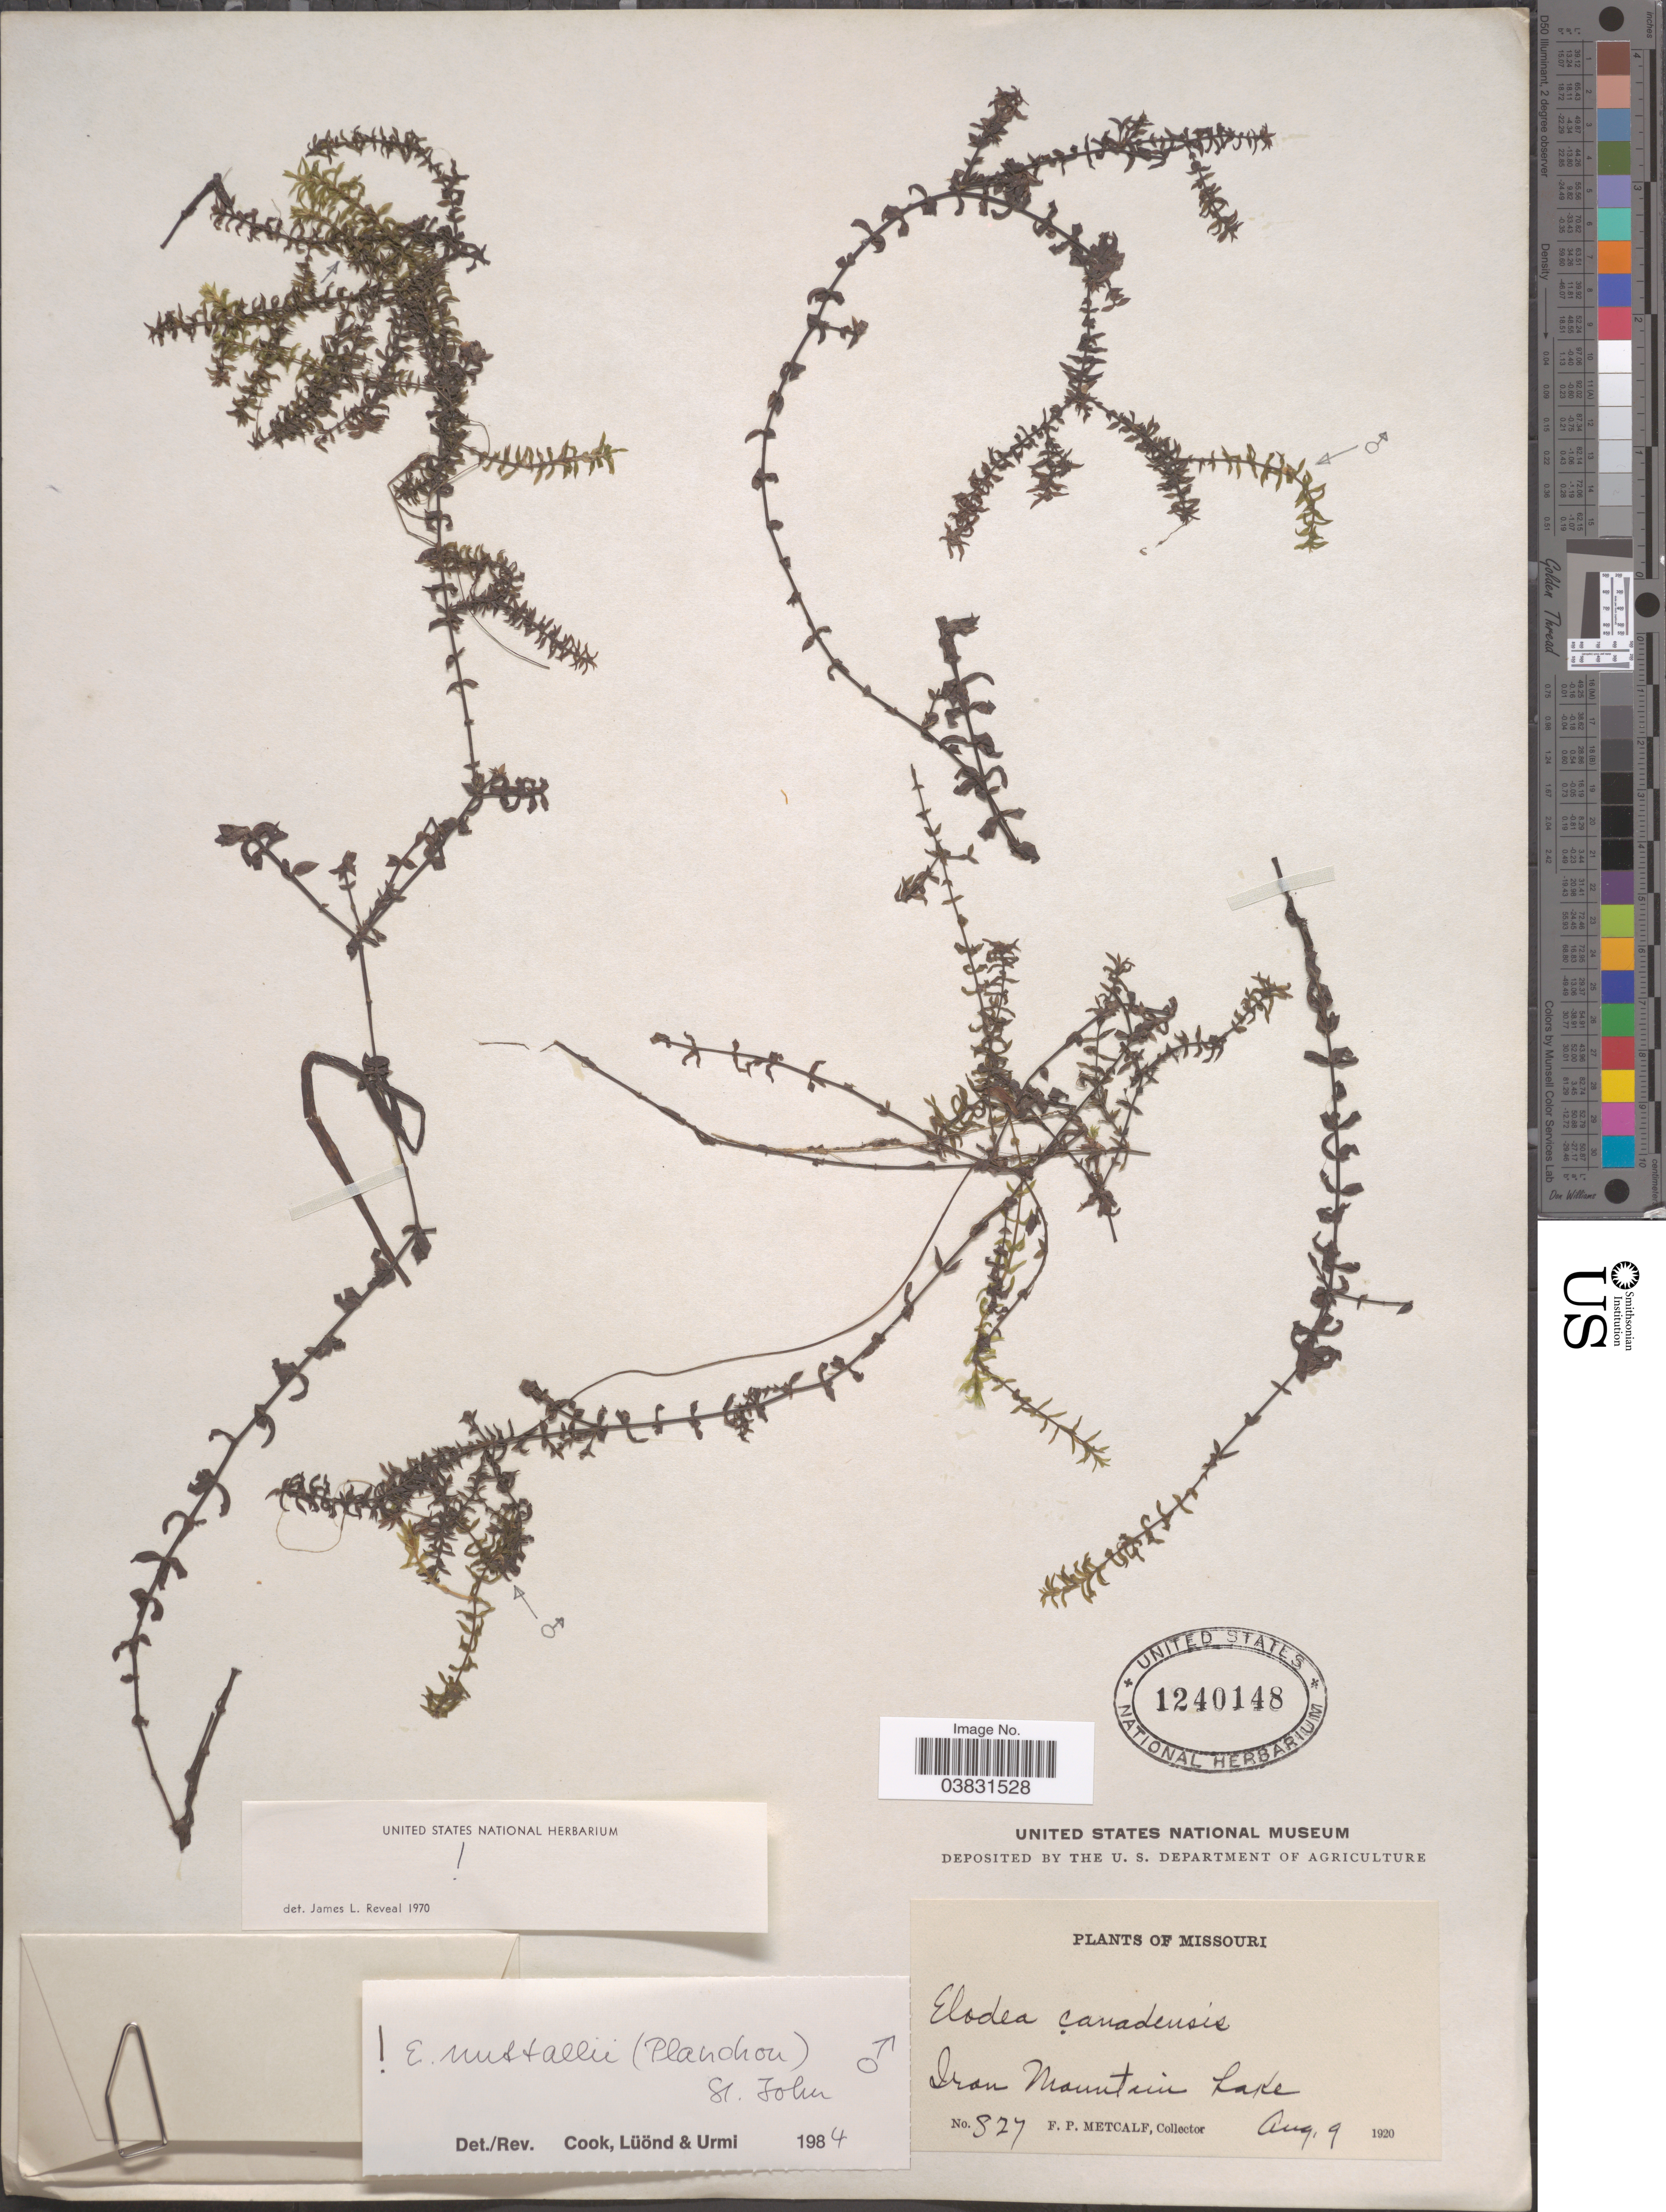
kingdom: Plantae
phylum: Tracheophyta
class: Liliopsida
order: Alismatales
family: Hydrocharitaceae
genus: Elodea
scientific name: Elodea nuttallii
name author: (Planch.) H. St. John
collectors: F. Metcalf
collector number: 827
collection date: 1920-08-09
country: United States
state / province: Missouri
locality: Iron Mountain Lake.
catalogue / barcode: US 1240148